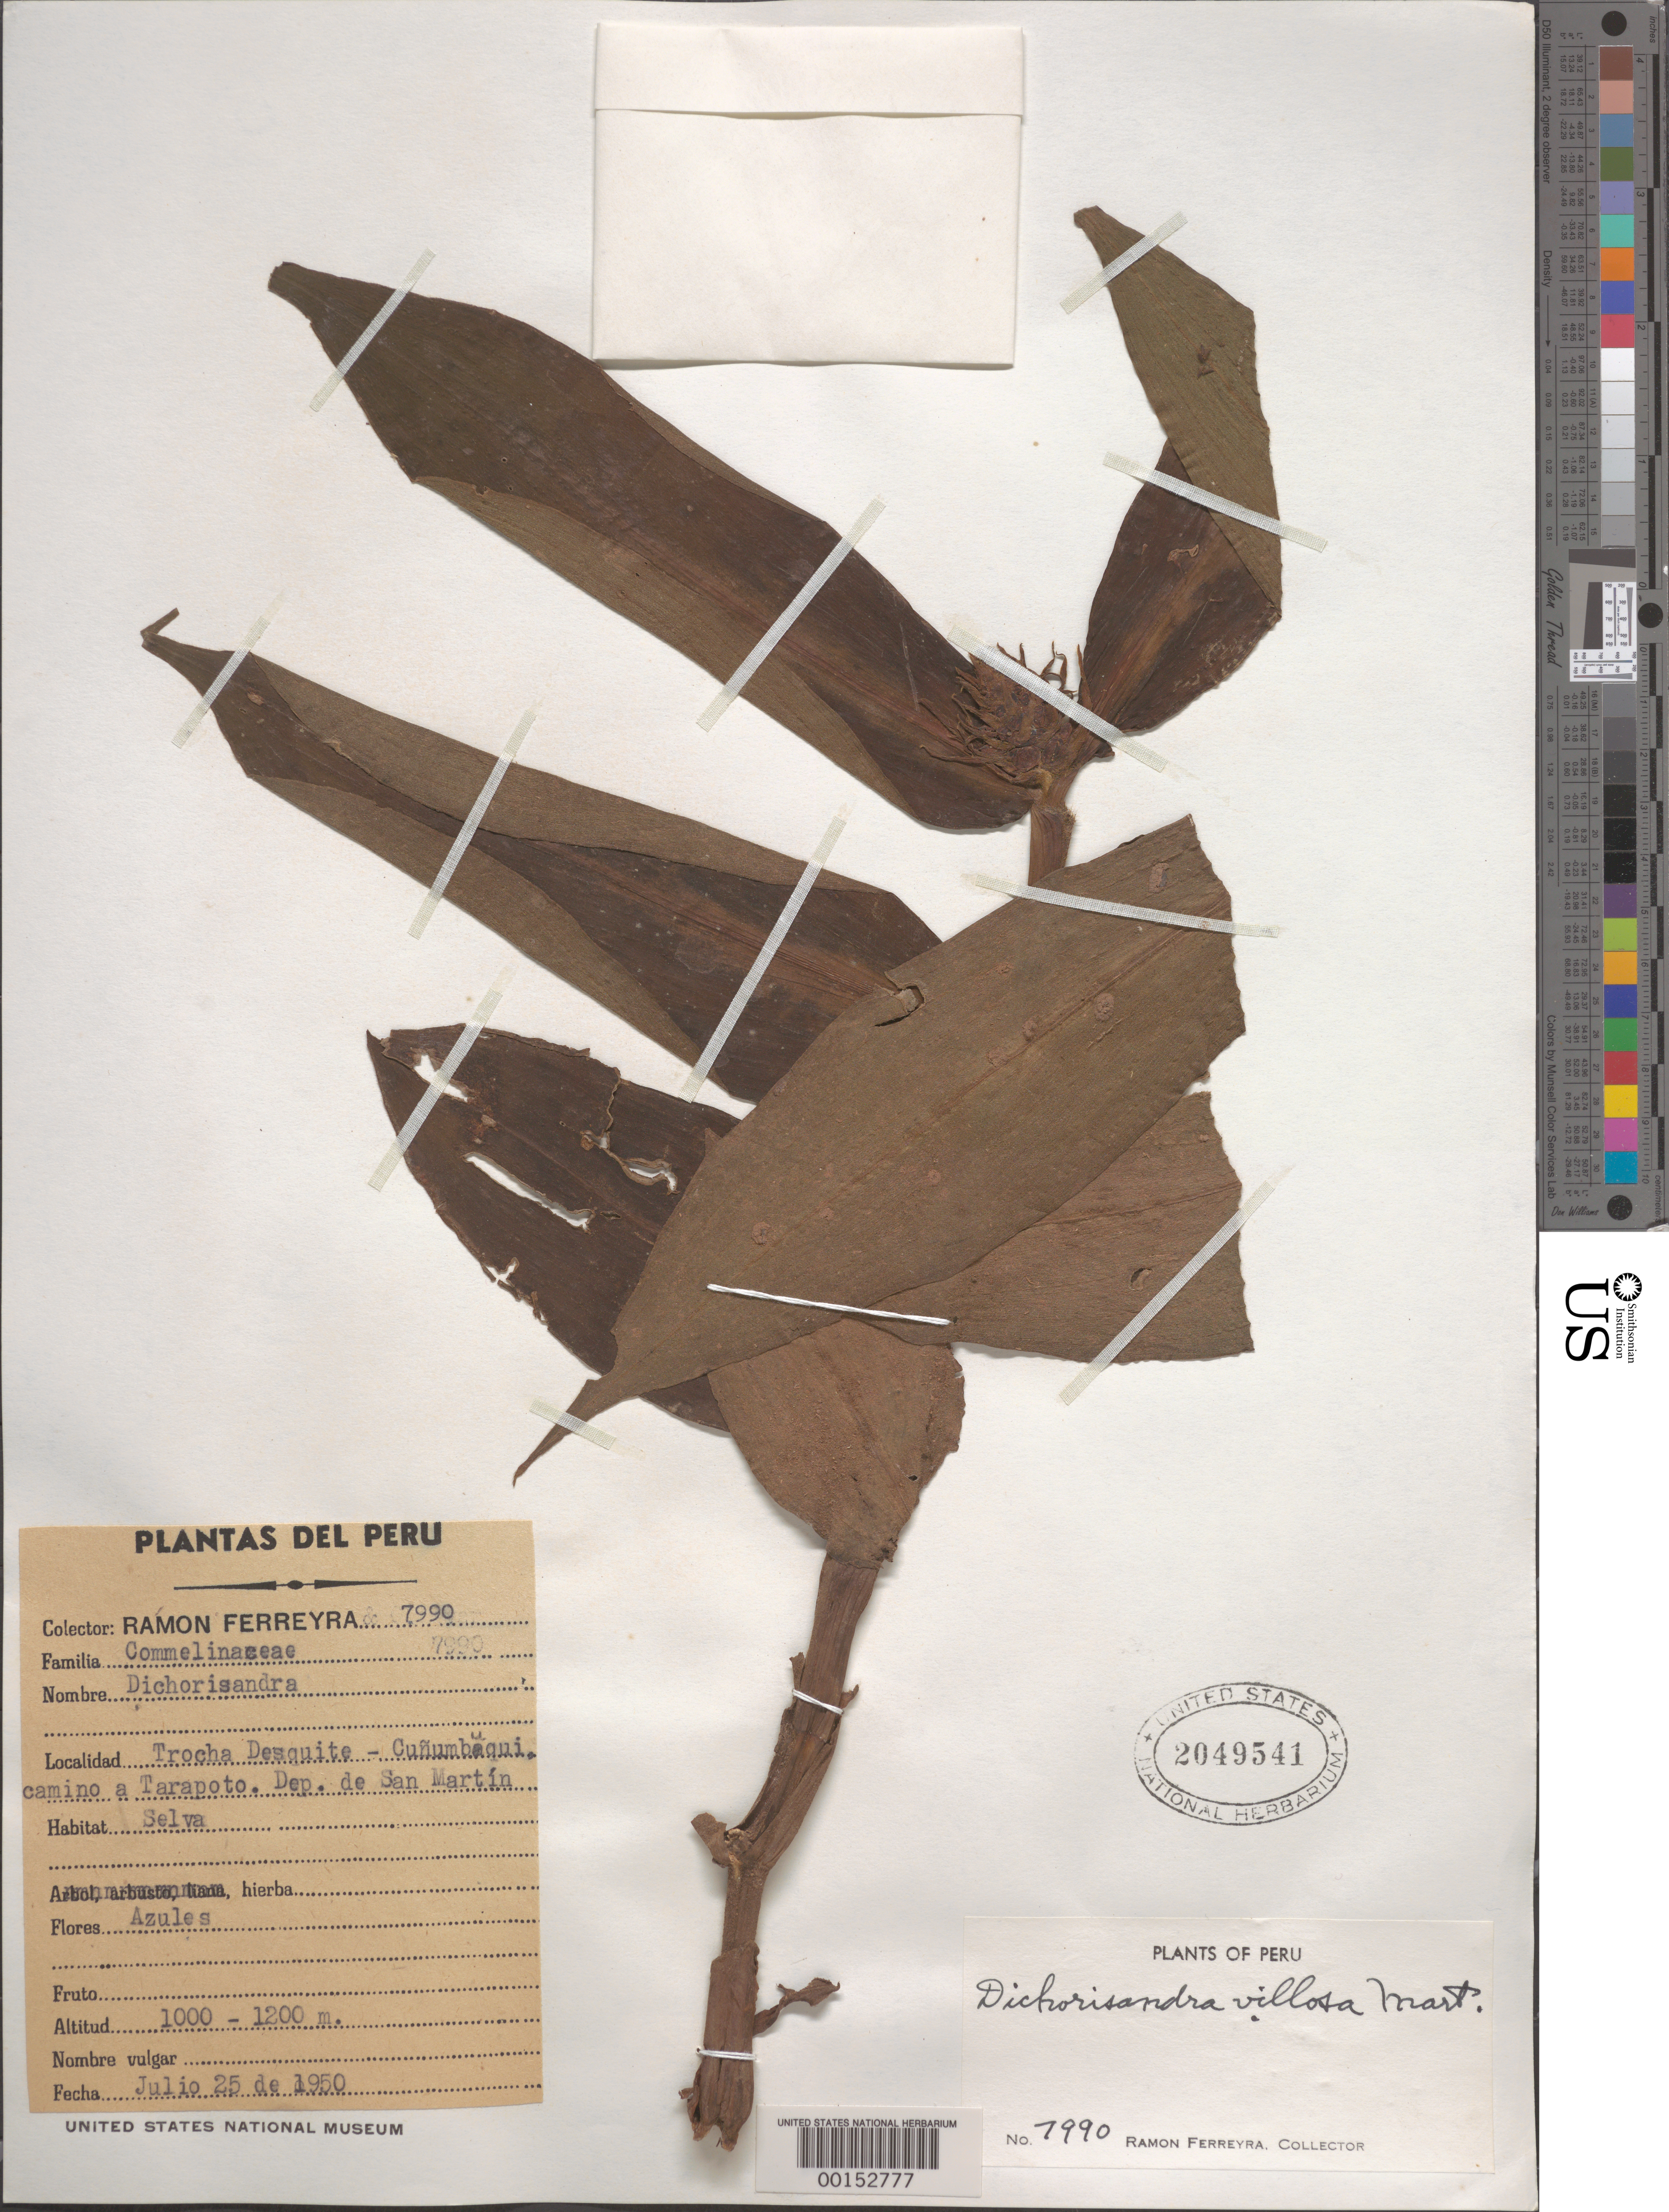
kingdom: Plantae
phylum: Tracheophyta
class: Liliopsida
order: Commelinales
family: Commelinaceae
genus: Dichorisandra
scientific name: Dichorisandra ulei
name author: J.F. Macbr.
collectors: R. A. Ferreyra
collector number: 7990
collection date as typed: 25 Jul 1950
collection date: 1950-07-25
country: Peru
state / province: San Martín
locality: Trocha desquite, cunumbuqui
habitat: Forest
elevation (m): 1000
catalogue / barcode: US 2049541